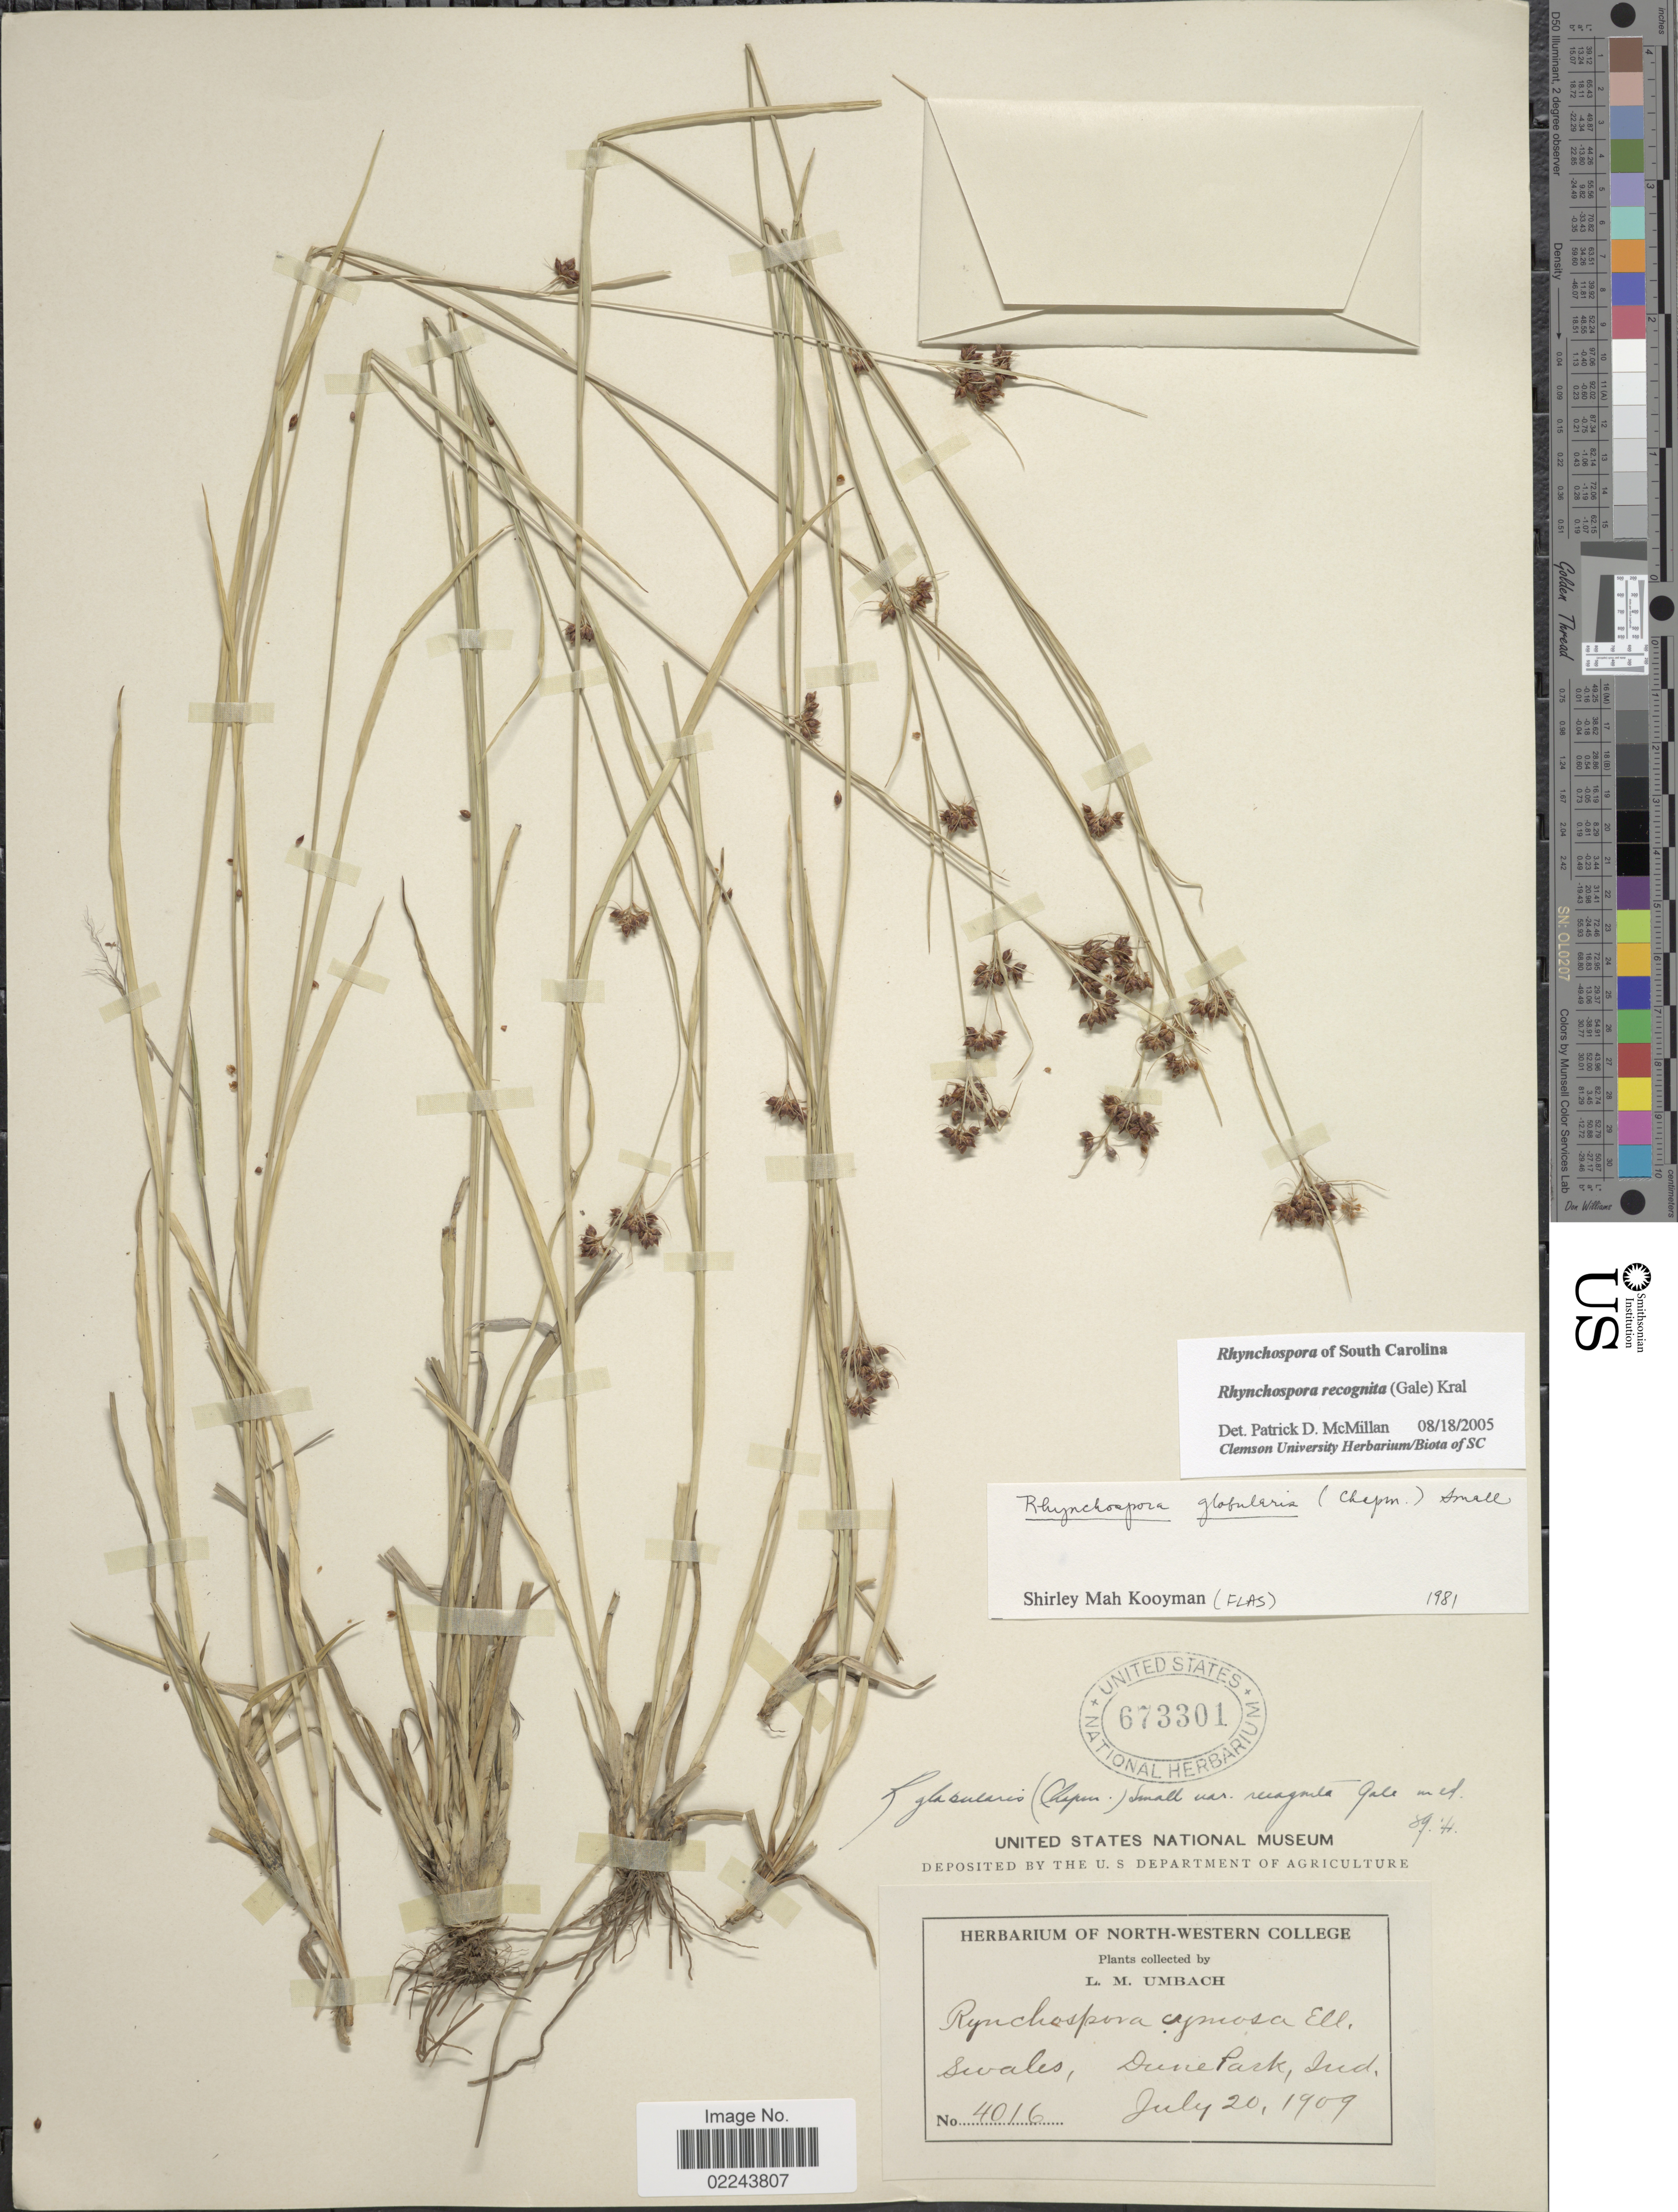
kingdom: Plantae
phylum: Tracheophyta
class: Liliopsida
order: Poales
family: Cyperaceae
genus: Rhynchospora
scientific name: Rhynchospora recognita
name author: (Gale) Kral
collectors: L. M. Umbach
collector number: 4016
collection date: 1909-07-20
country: United States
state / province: Indiana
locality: Swales, Dune Park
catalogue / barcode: US 673301